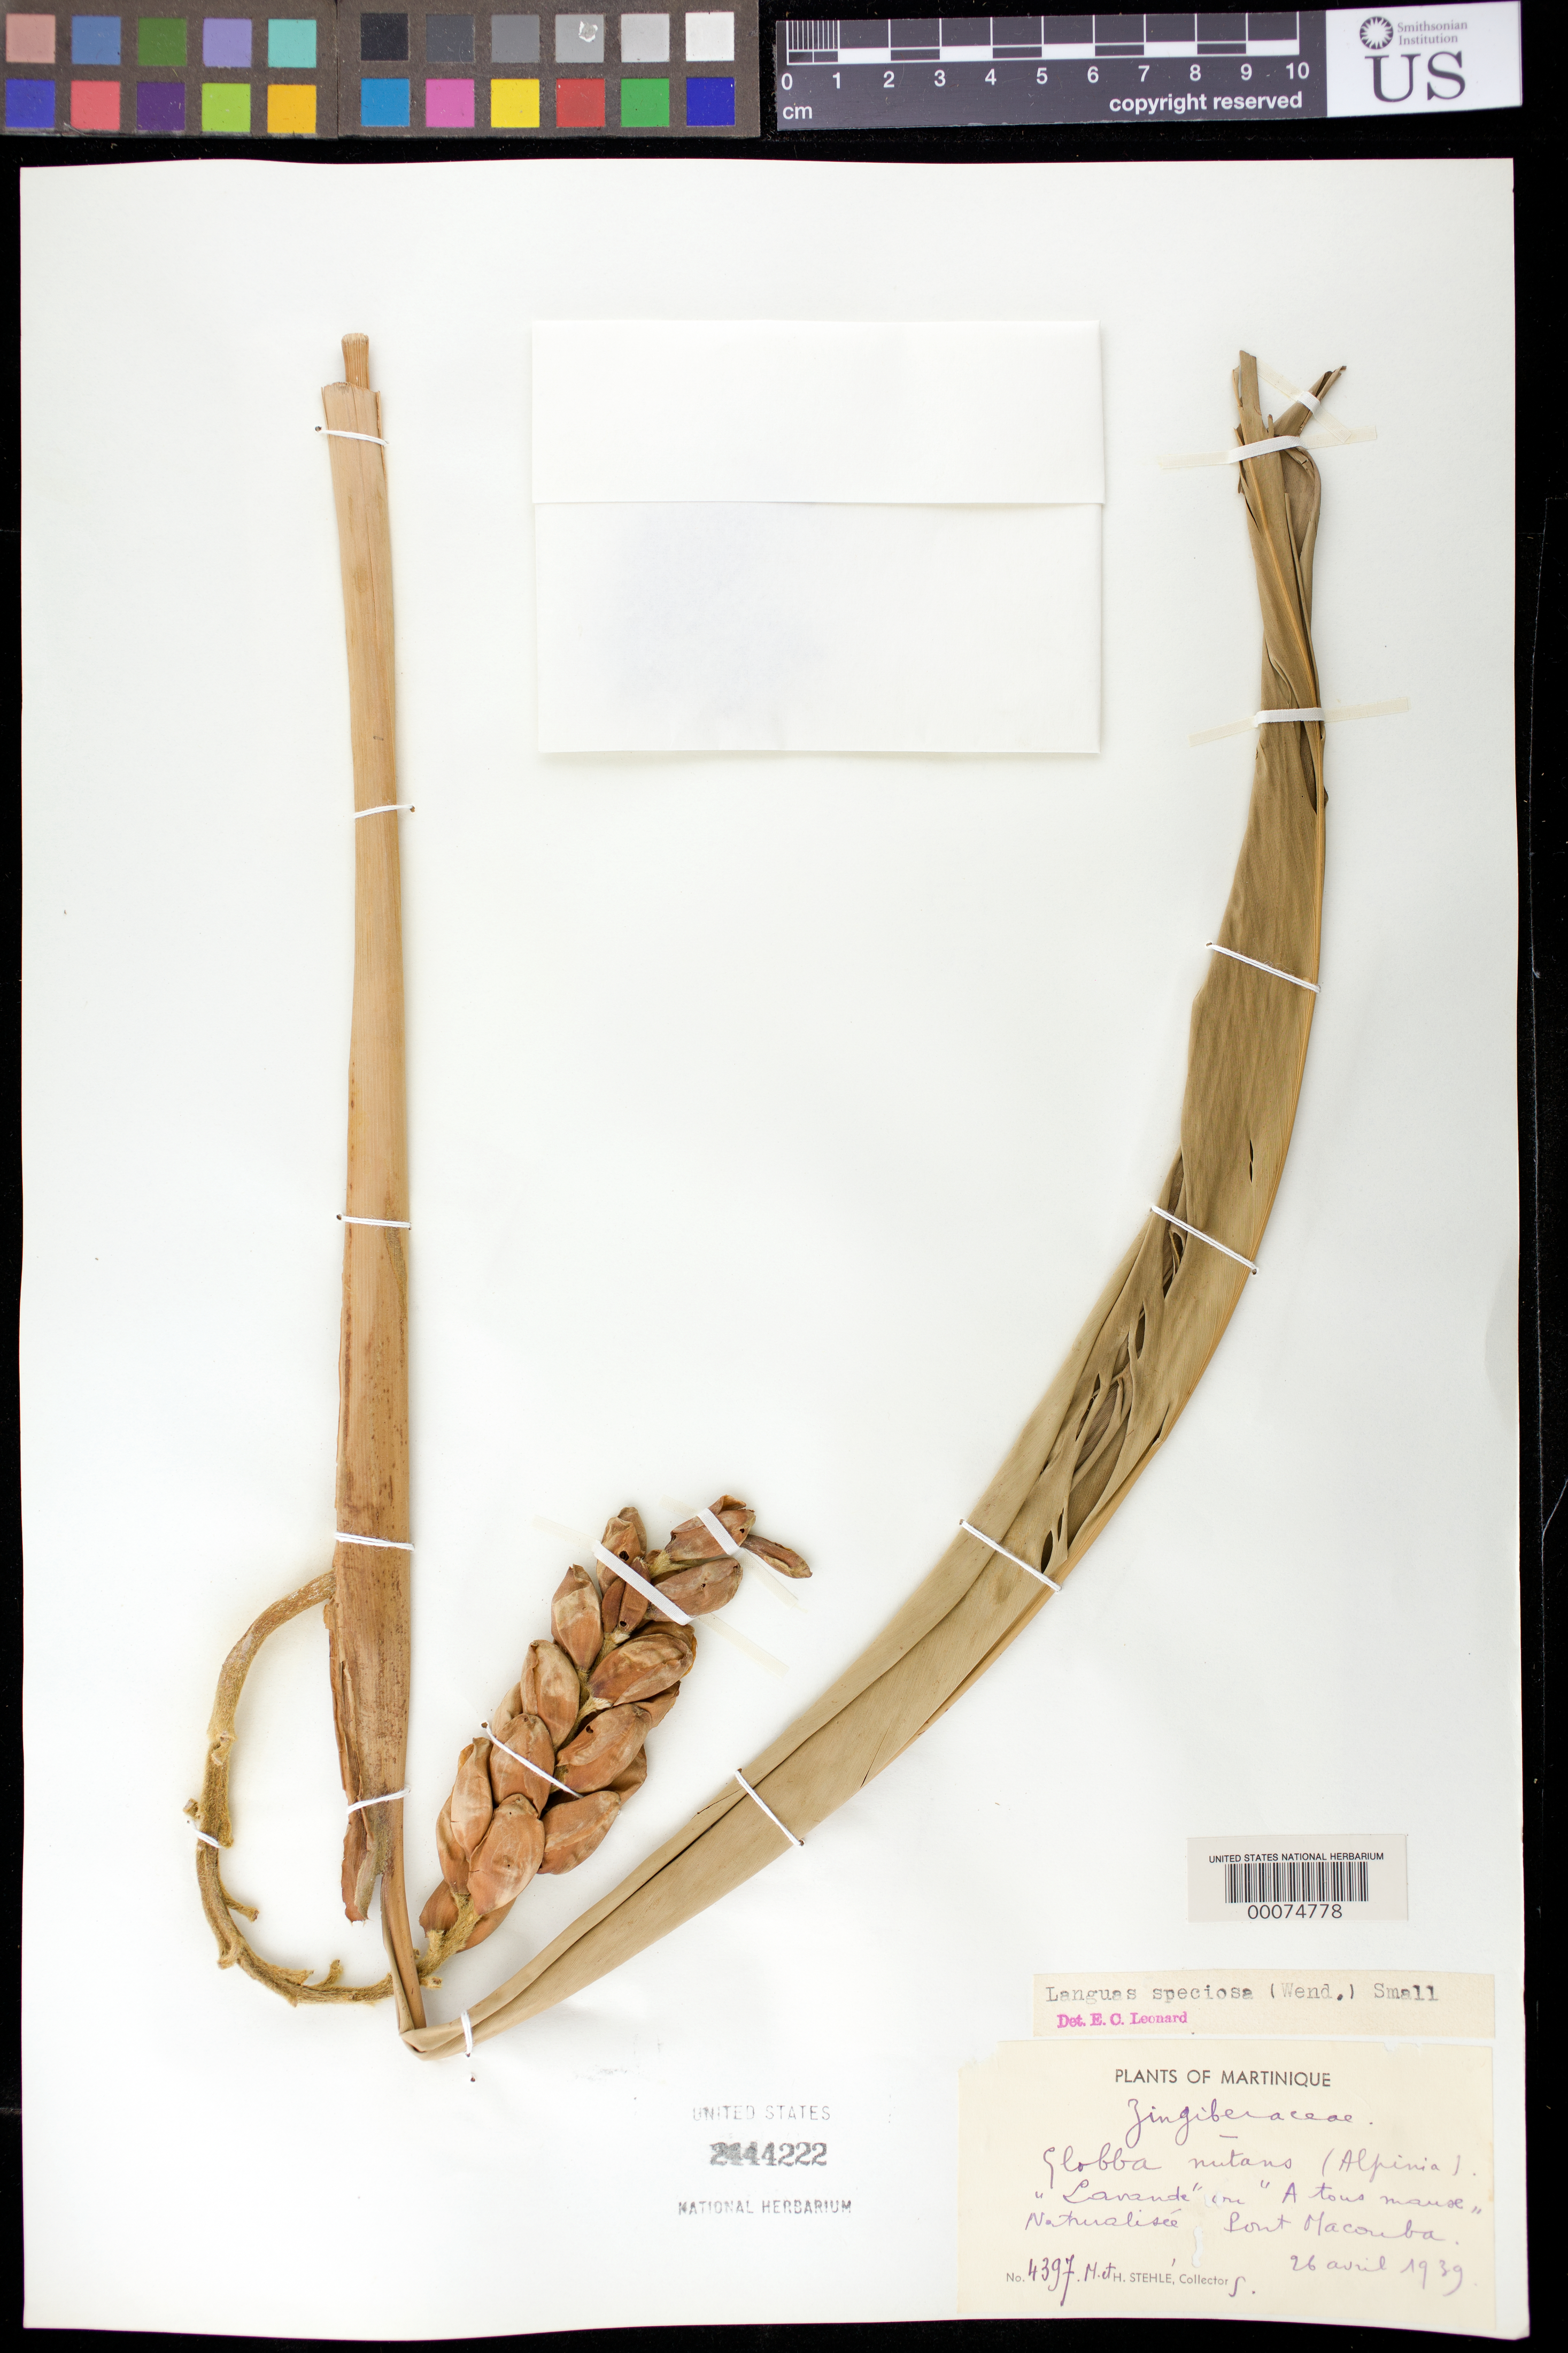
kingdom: Plantae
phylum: Tracheophyta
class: Liliopsida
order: Zingiberales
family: Zingiberaceae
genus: Alpinia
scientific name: Alpinia zerumbet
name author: (Pers.) B.L. Burtt & R.M. Sm.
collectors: M. Stehlé & H. Stehlé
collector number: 4397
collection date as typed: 26 Apr 1939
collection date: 1939-04-26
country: Martinique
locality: Pont macouba, naturalized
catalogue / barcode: US 2444222